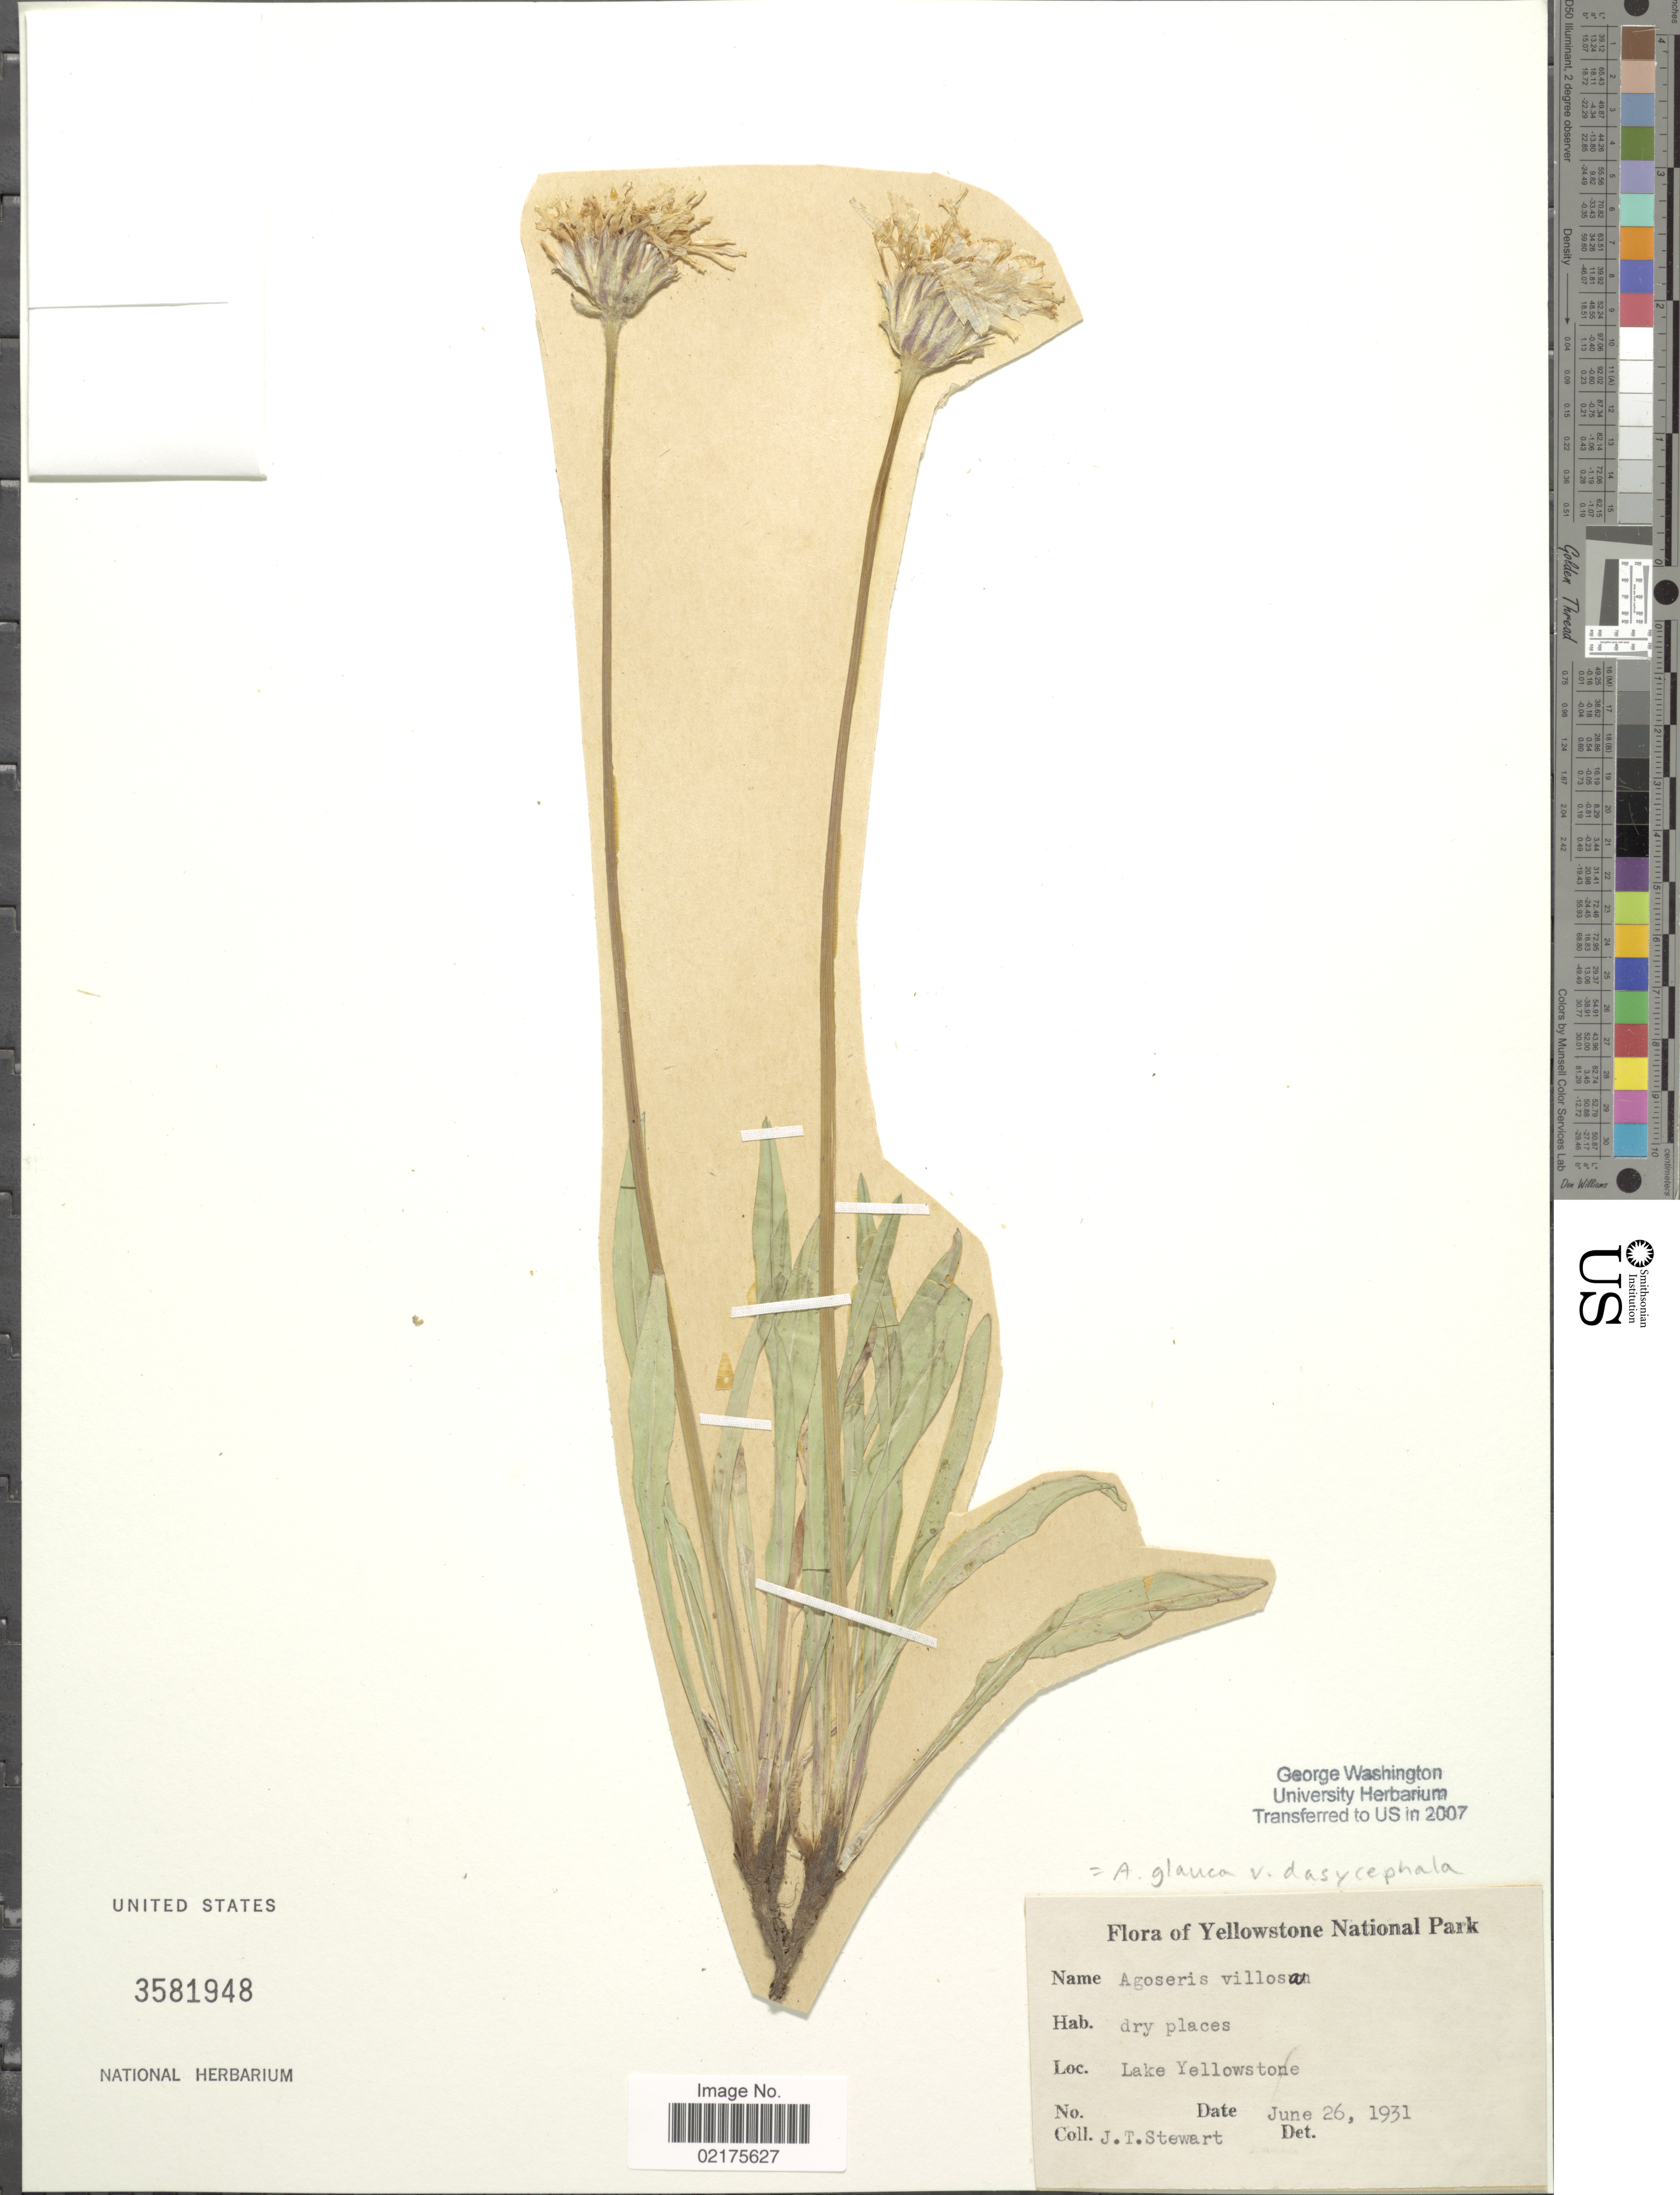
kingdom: Plantae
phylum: Tracheophyta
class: Magnoliopsida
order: Asterales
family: Asteraceae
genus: Agoseris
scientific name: Agoseris glauca var. dasycephala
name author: (Torr. & A. Gray) Jeps.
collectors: J. Stewart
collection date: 1931-06-26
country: United States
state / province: Wyoming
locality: Yellowstone National Park, Lake Yellowstone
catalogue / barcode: US 3581948